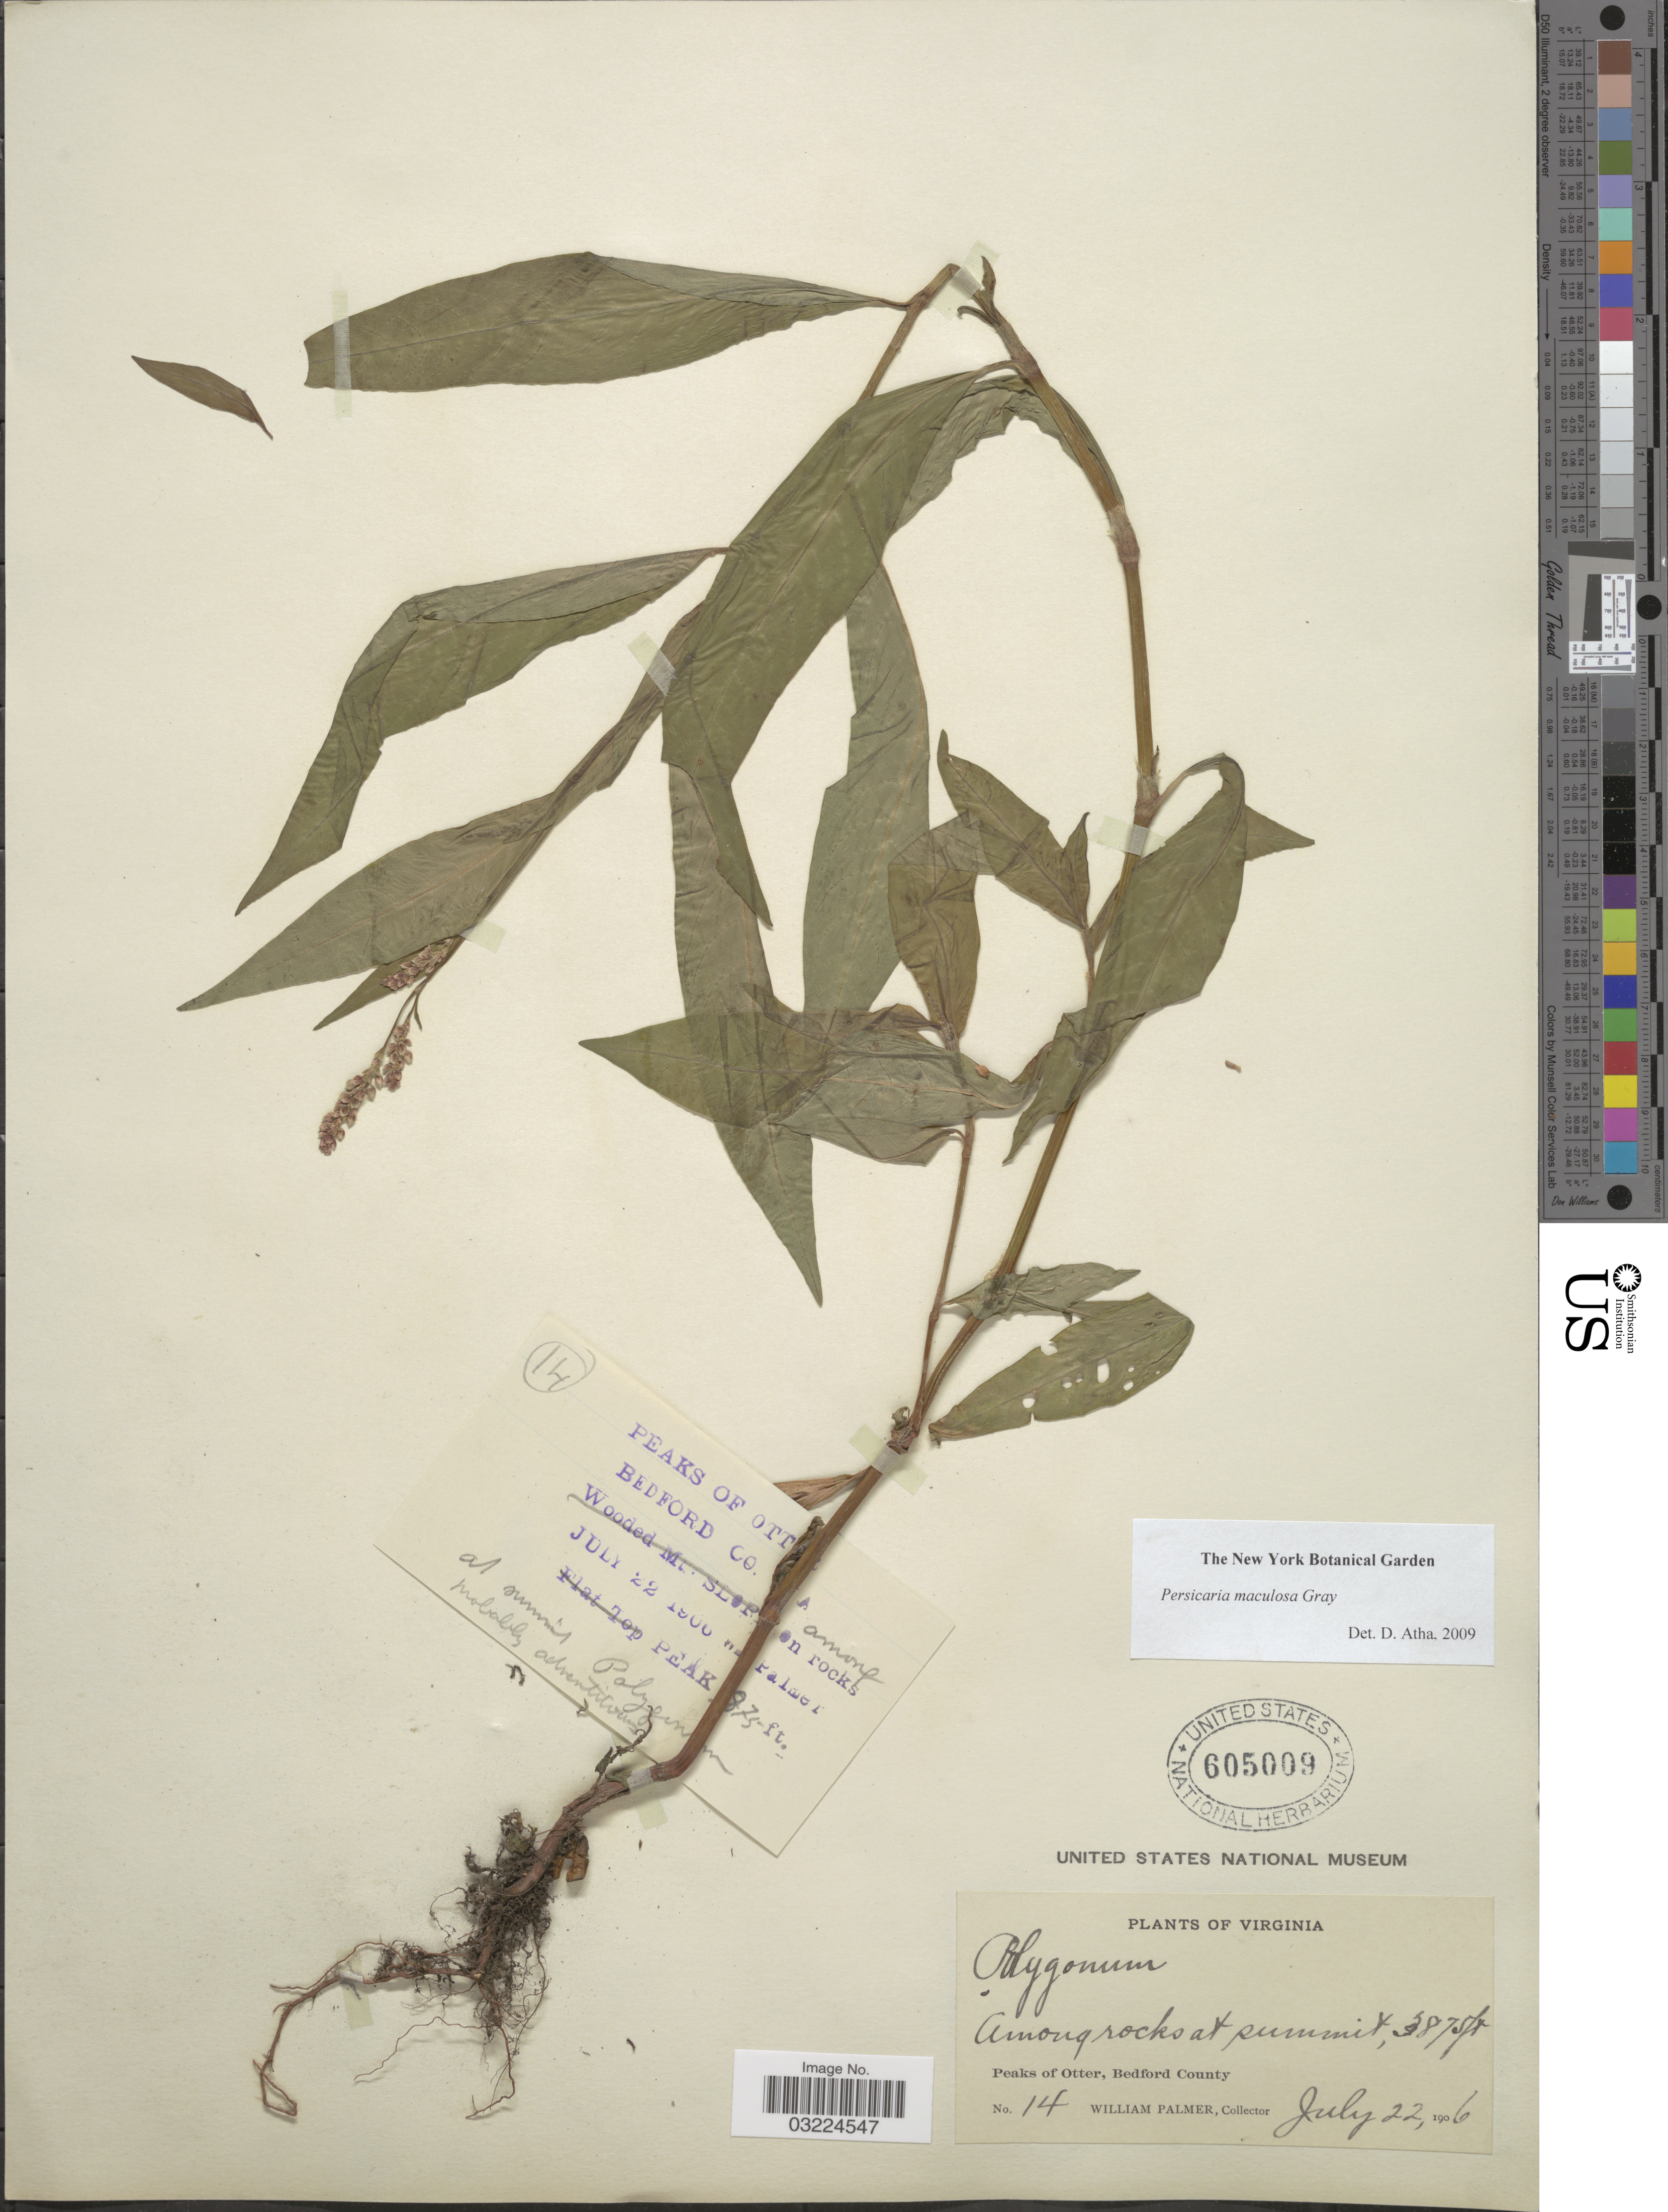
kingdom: Plantae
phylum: Tracheophyta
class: Magnoliopsida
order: Caryophyllales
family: Polygonaceae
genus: Persicaria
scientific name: Persicaria maculosa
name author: S.F. Gray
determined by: Atha, D. E.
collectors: W. Palmer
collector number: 14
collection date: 1906-07-22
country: United States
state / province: Virginia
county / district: Bedford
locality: Among rocks at summit. Peaks of Otter, Bedford County.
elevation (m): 1181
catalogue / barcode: US 605009